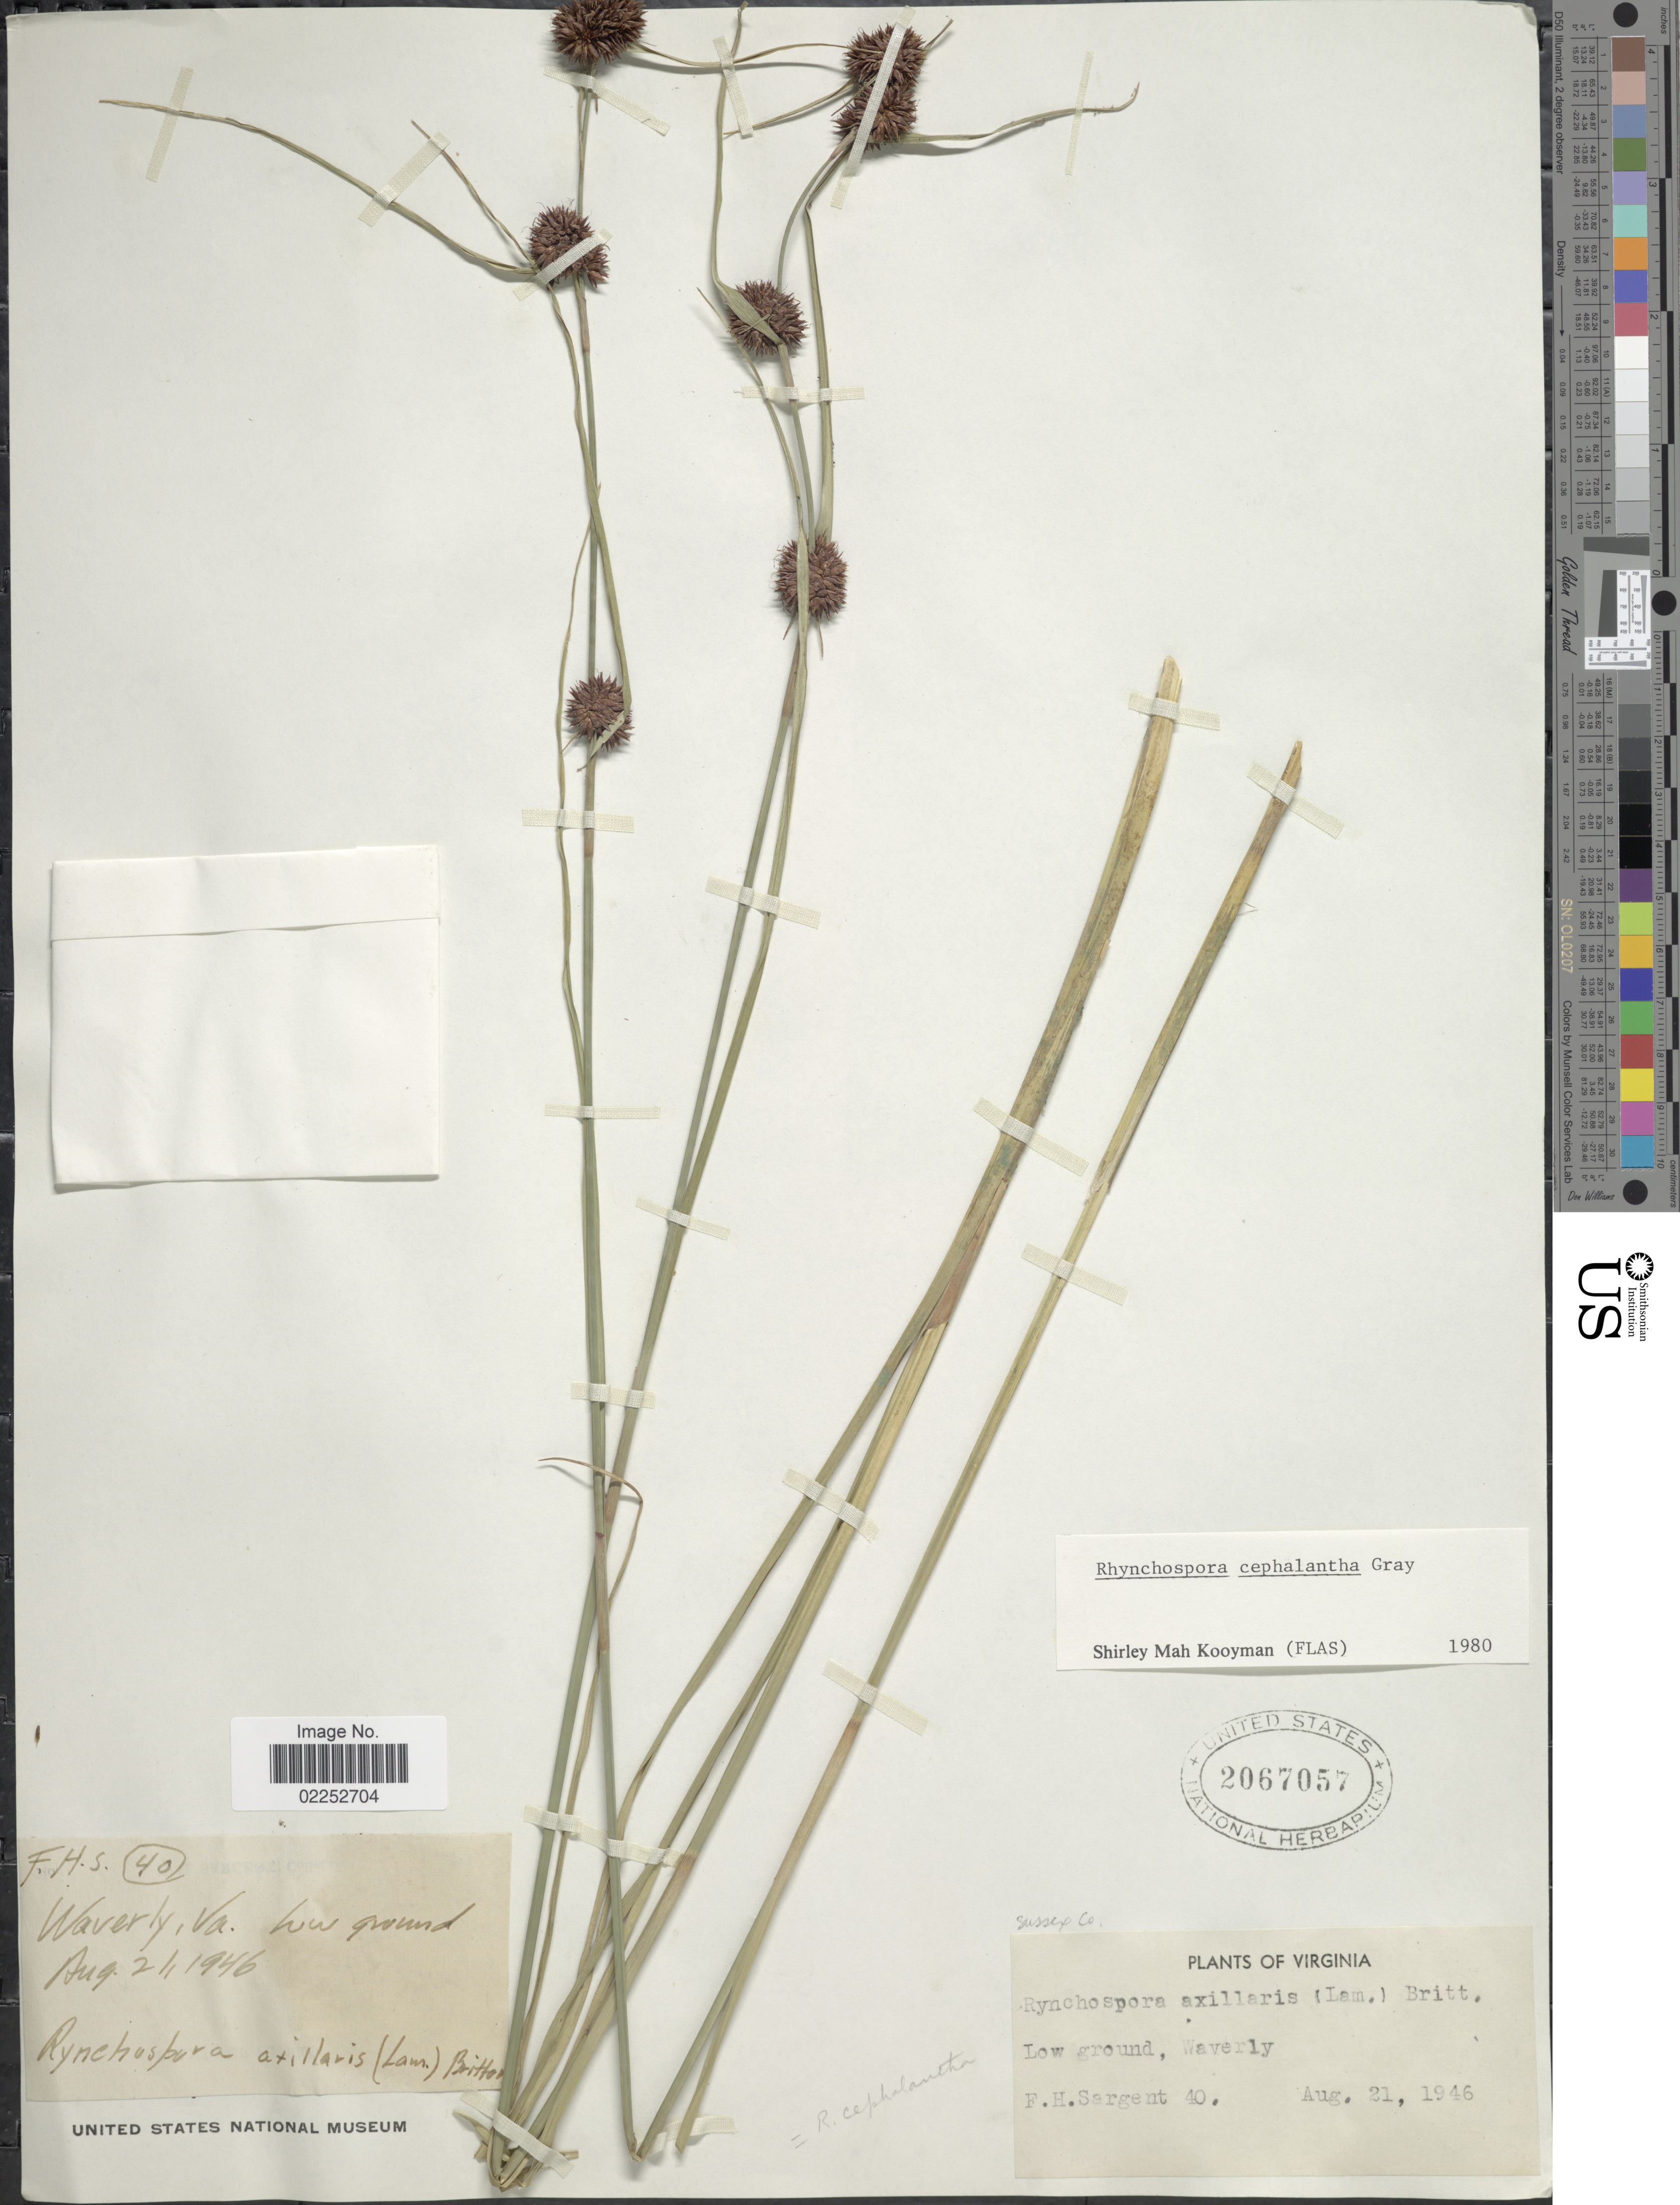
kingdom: Plantae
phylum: Tracheophyta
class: Liliopsida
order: Poales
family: Cyperaceae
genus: Rhynchospora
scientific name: Rhynchospora cephalantha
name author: A. Gray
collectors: F. H. Sargent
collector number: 40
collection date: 1946-08-21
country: United States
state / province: Virginia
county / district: Sussex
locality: Waverly, Sussex Co.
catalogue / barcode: US 2067057